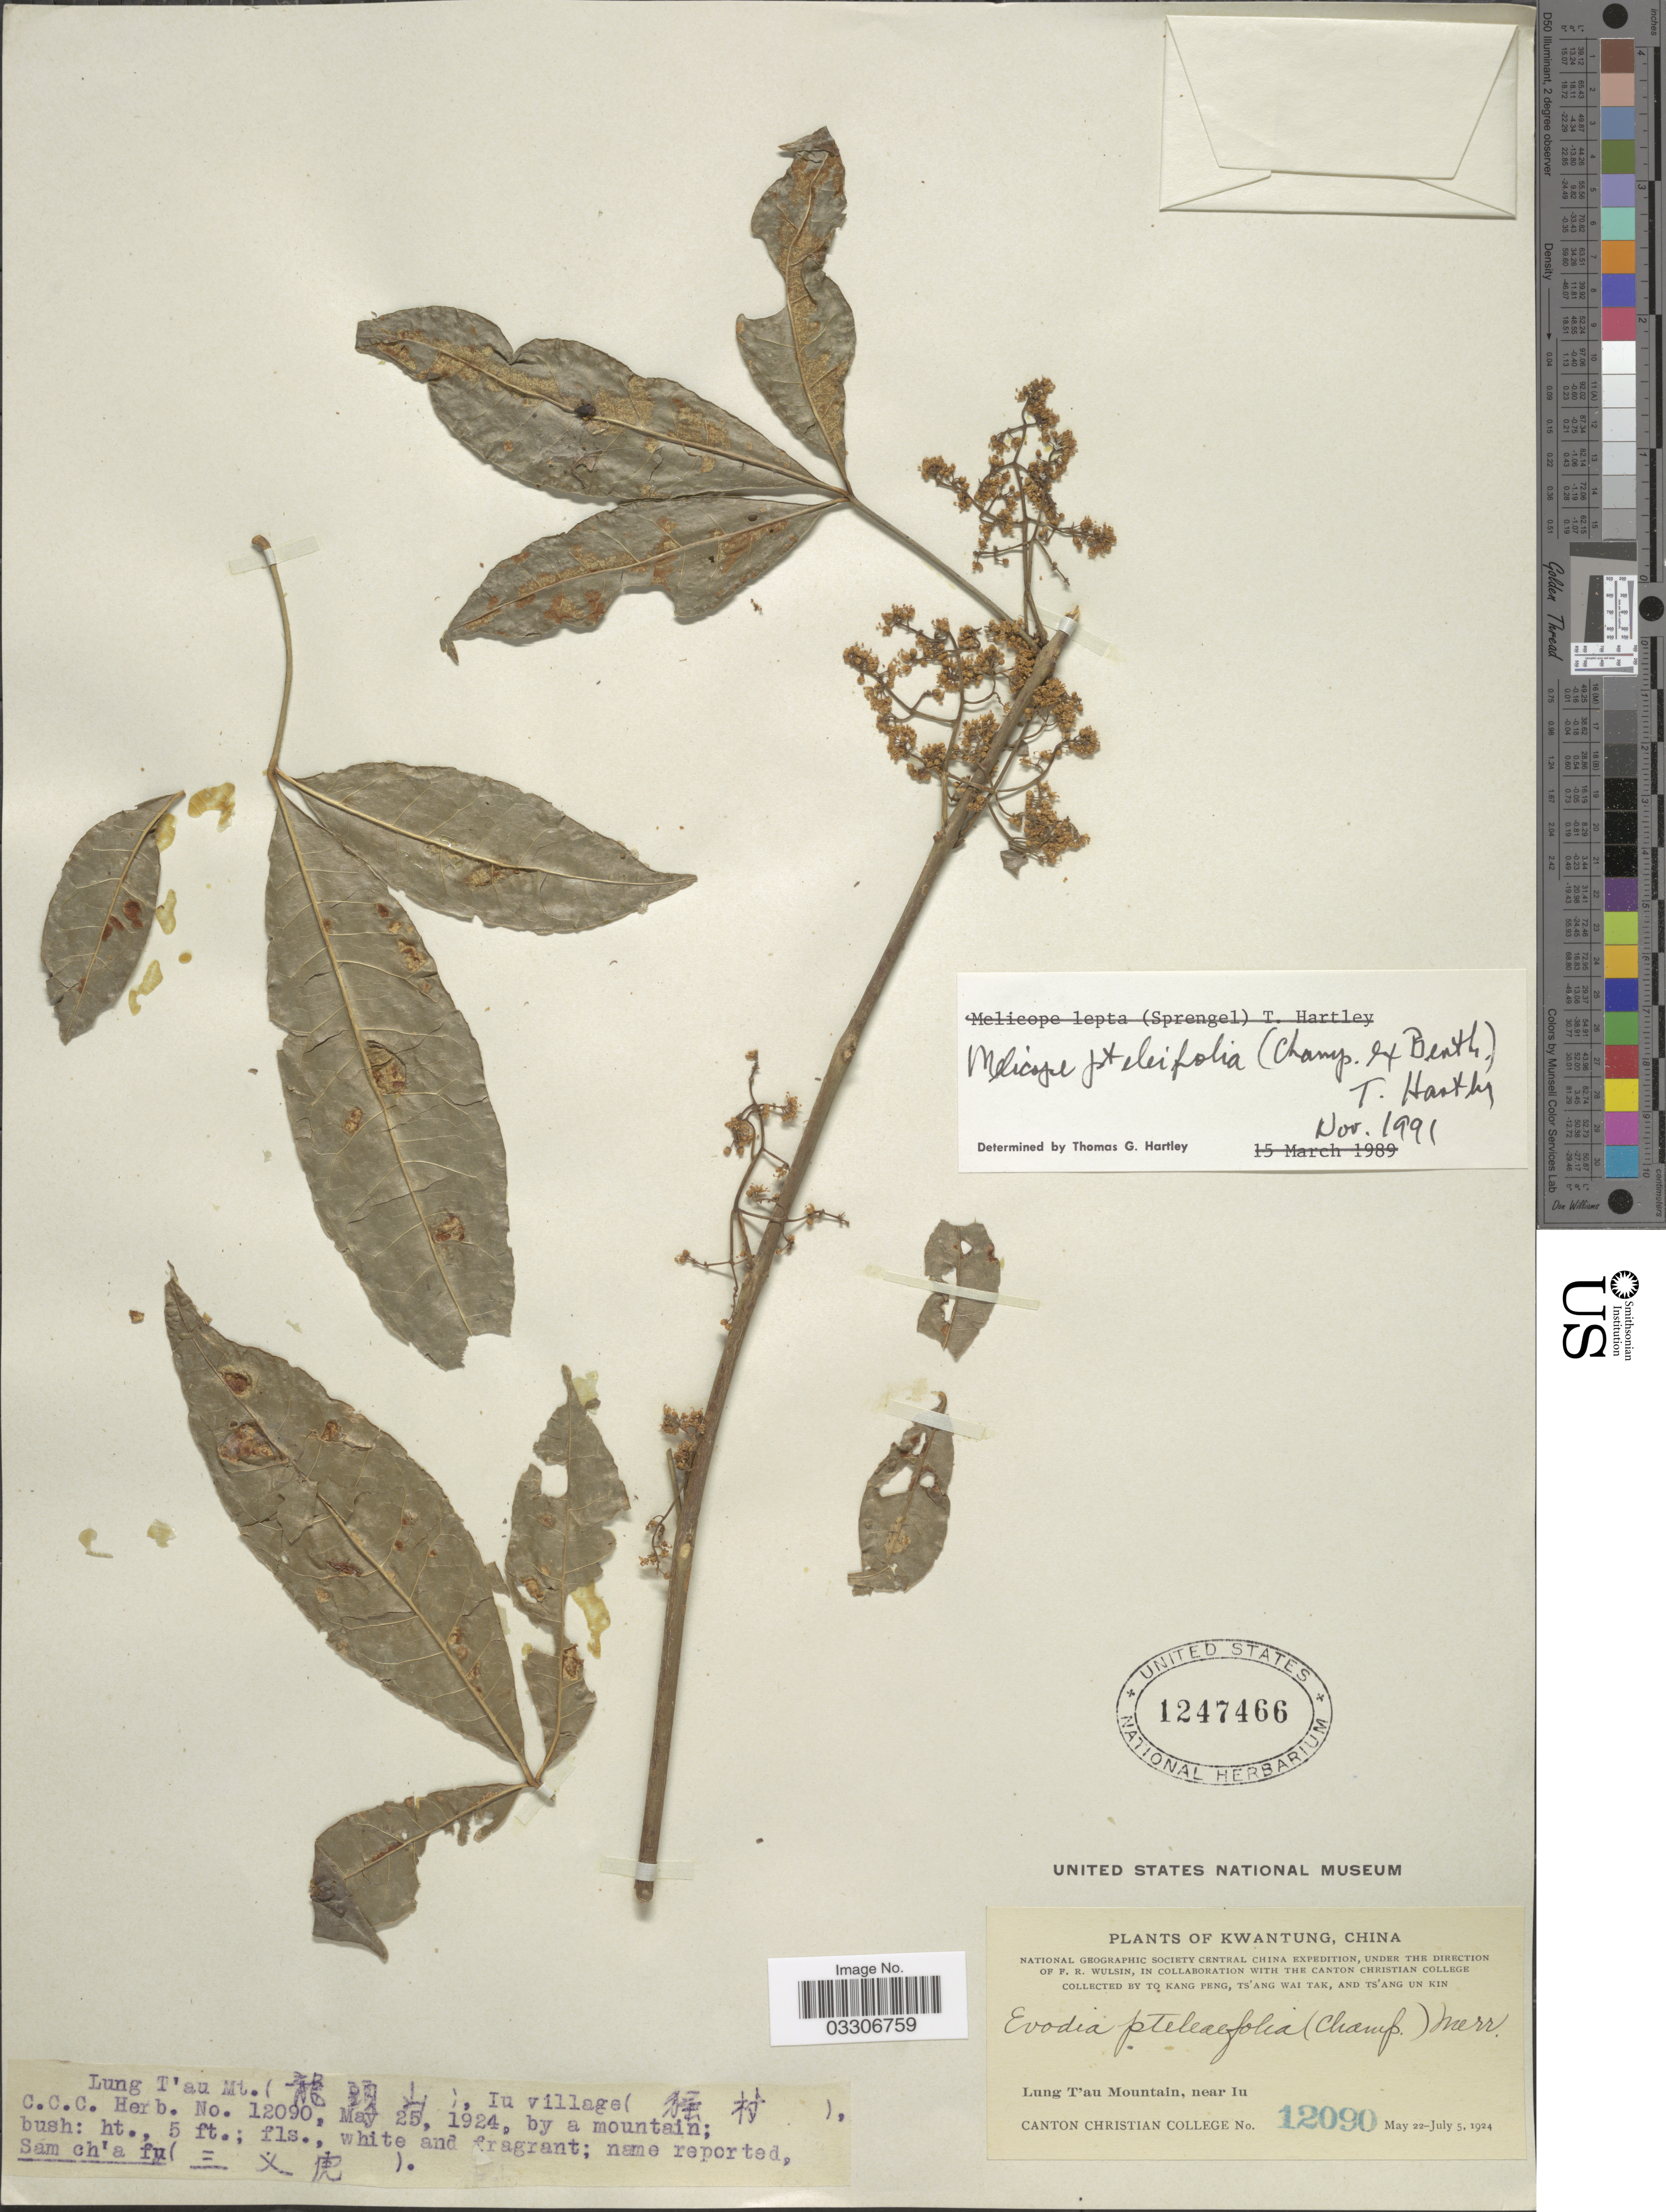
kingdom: Plantae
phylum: Tracheophyta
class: Magnoliopsida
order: Sapindales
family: Rutaceae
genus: Melicope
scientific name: Melicope pteleifolia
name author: (Champ. ex Benth.) T.G. Hartley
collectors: T. K. Peng, W. T. Tsang & Ts' Ang Un Kin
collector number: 12090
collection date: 1924-05-25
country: China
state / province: Guangdong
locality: Kwantung. Lung T'au Mt. (X), Iu village (X). Lung T'au Mountain, near Iu.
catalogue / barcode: US 1247466